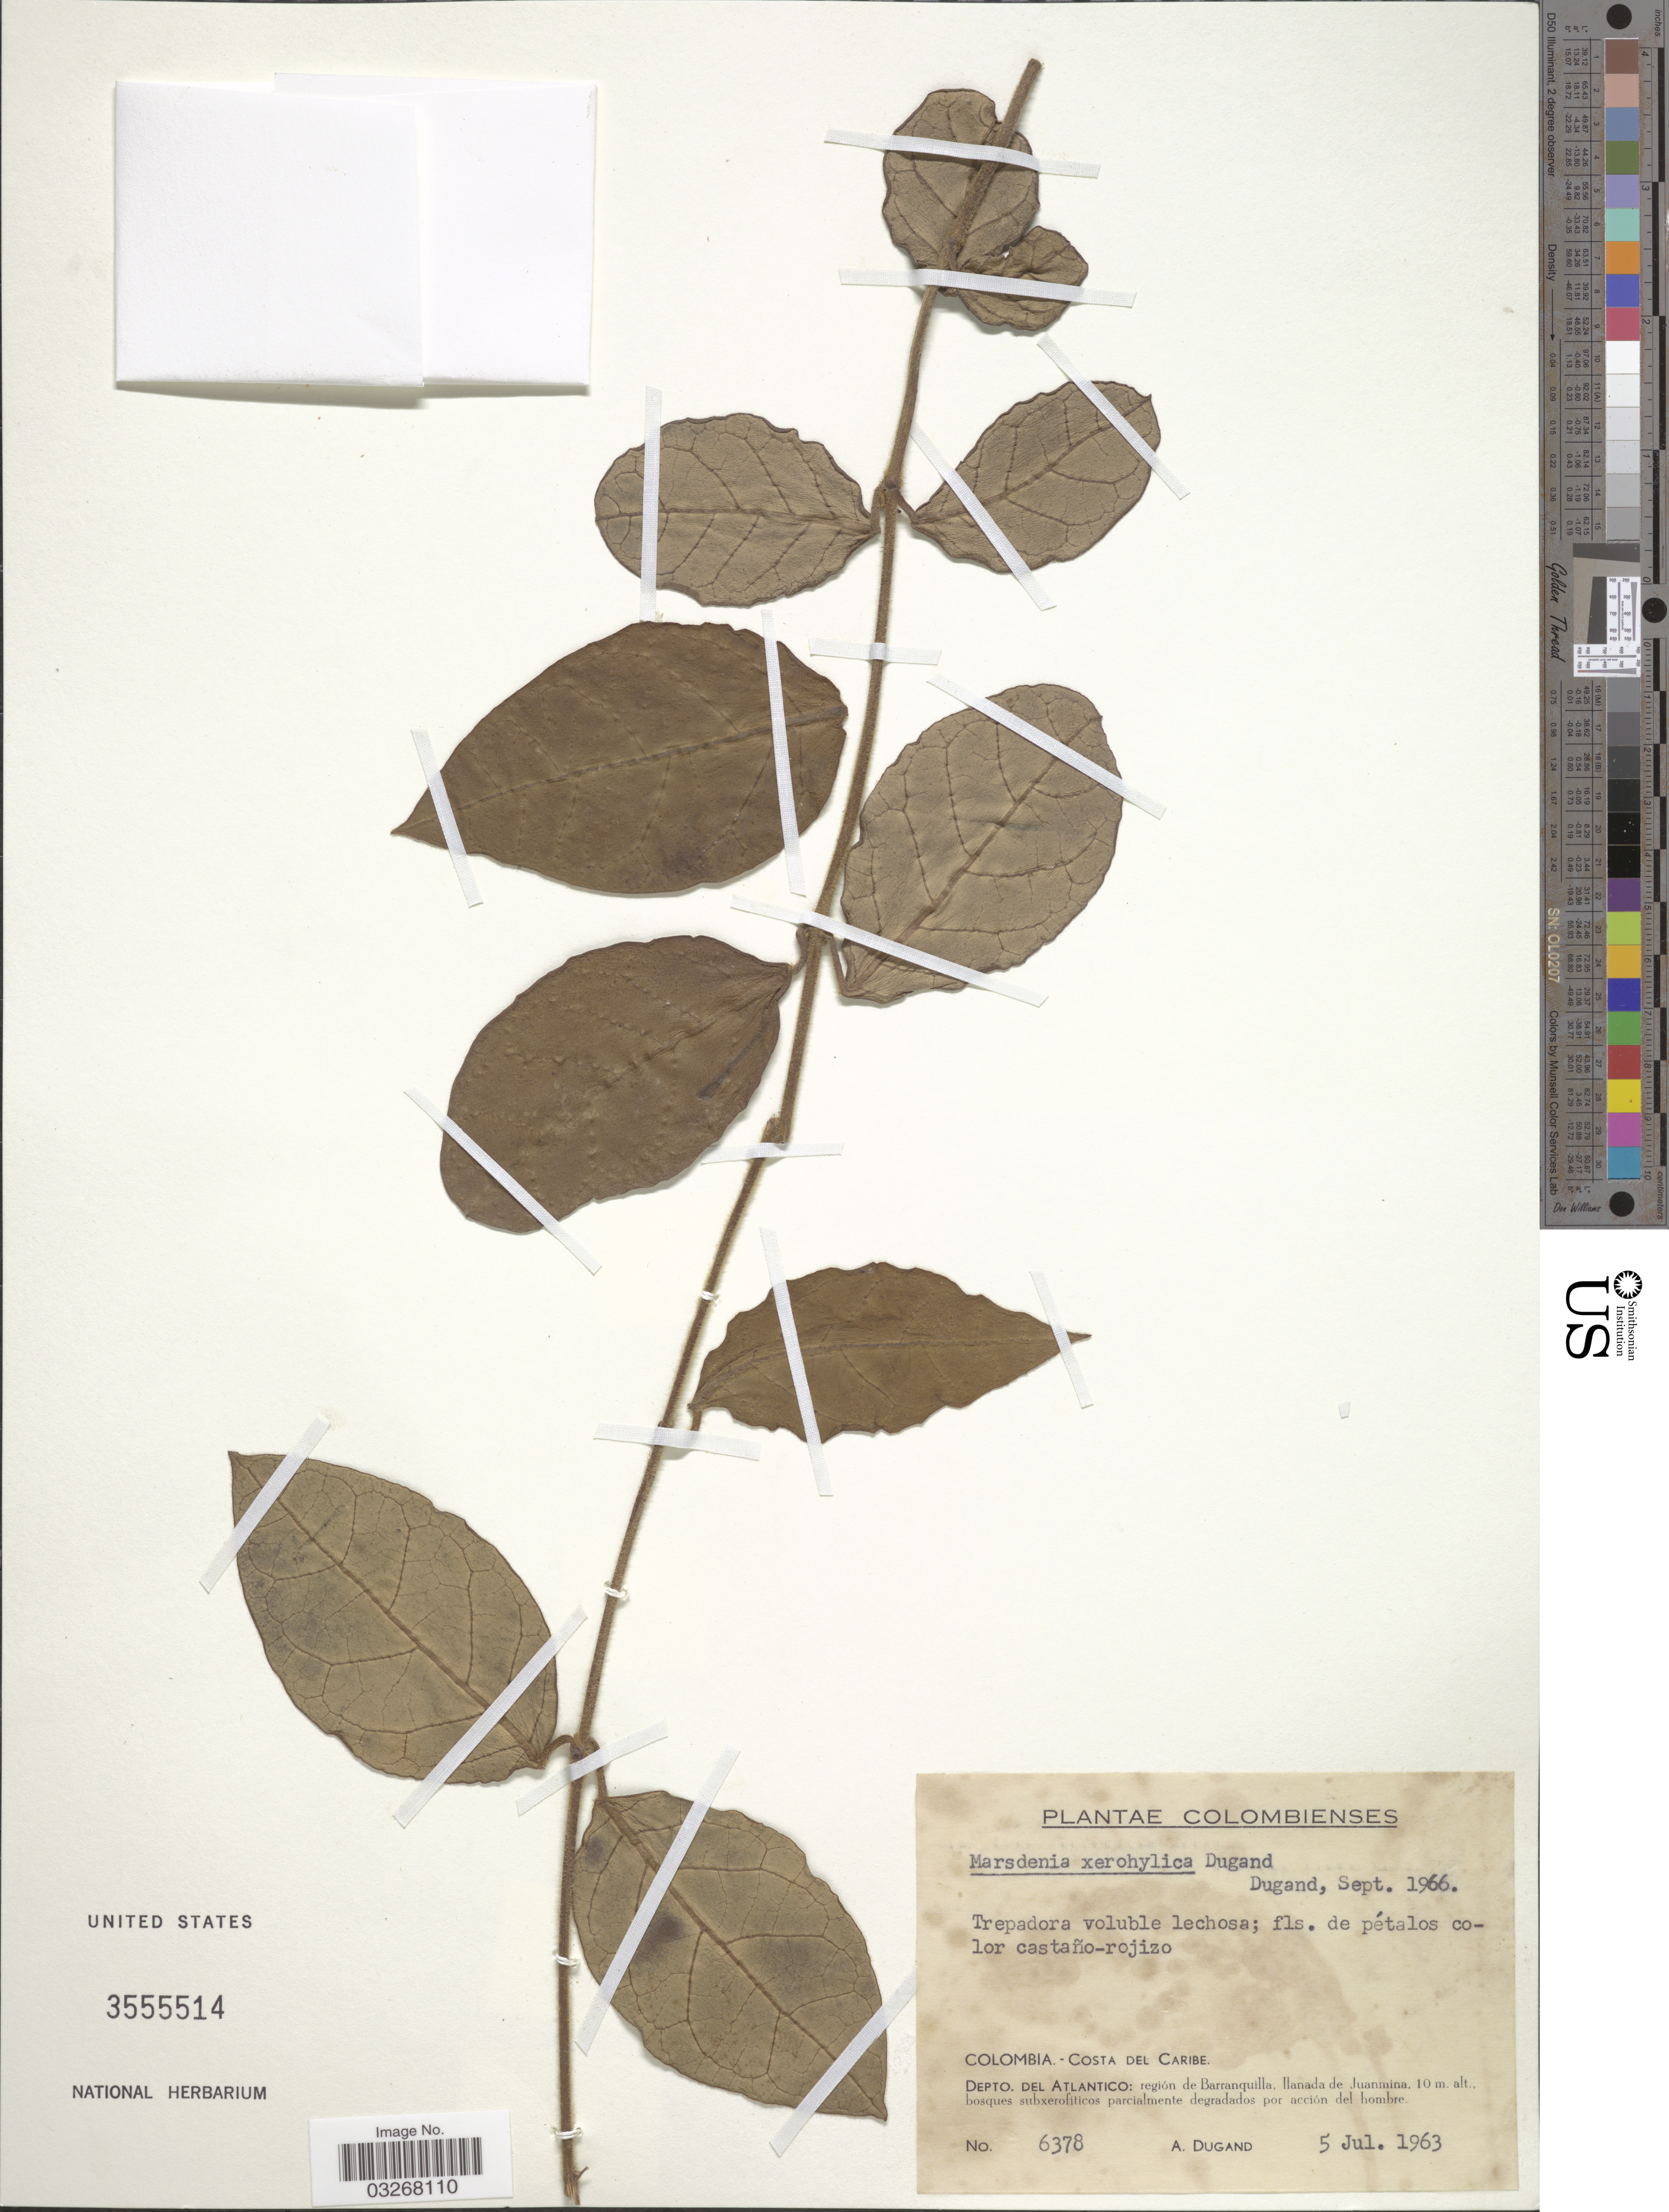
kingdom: Plantae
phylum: Tracheophyta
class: Magnoliopsida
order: Gentianales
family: Apocynaceae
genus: Marsdenia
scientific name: Marsdenia xerohylica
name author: Dugand G.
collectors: A. Dugand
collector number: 6378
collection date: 1963-07-05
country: Colombia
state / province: Atlántico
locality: Costa Del Caribe, Depto. Del Atlantico: región de Barranquilla, llanada de Juanmina.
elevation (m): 10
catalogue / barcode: US 3555514